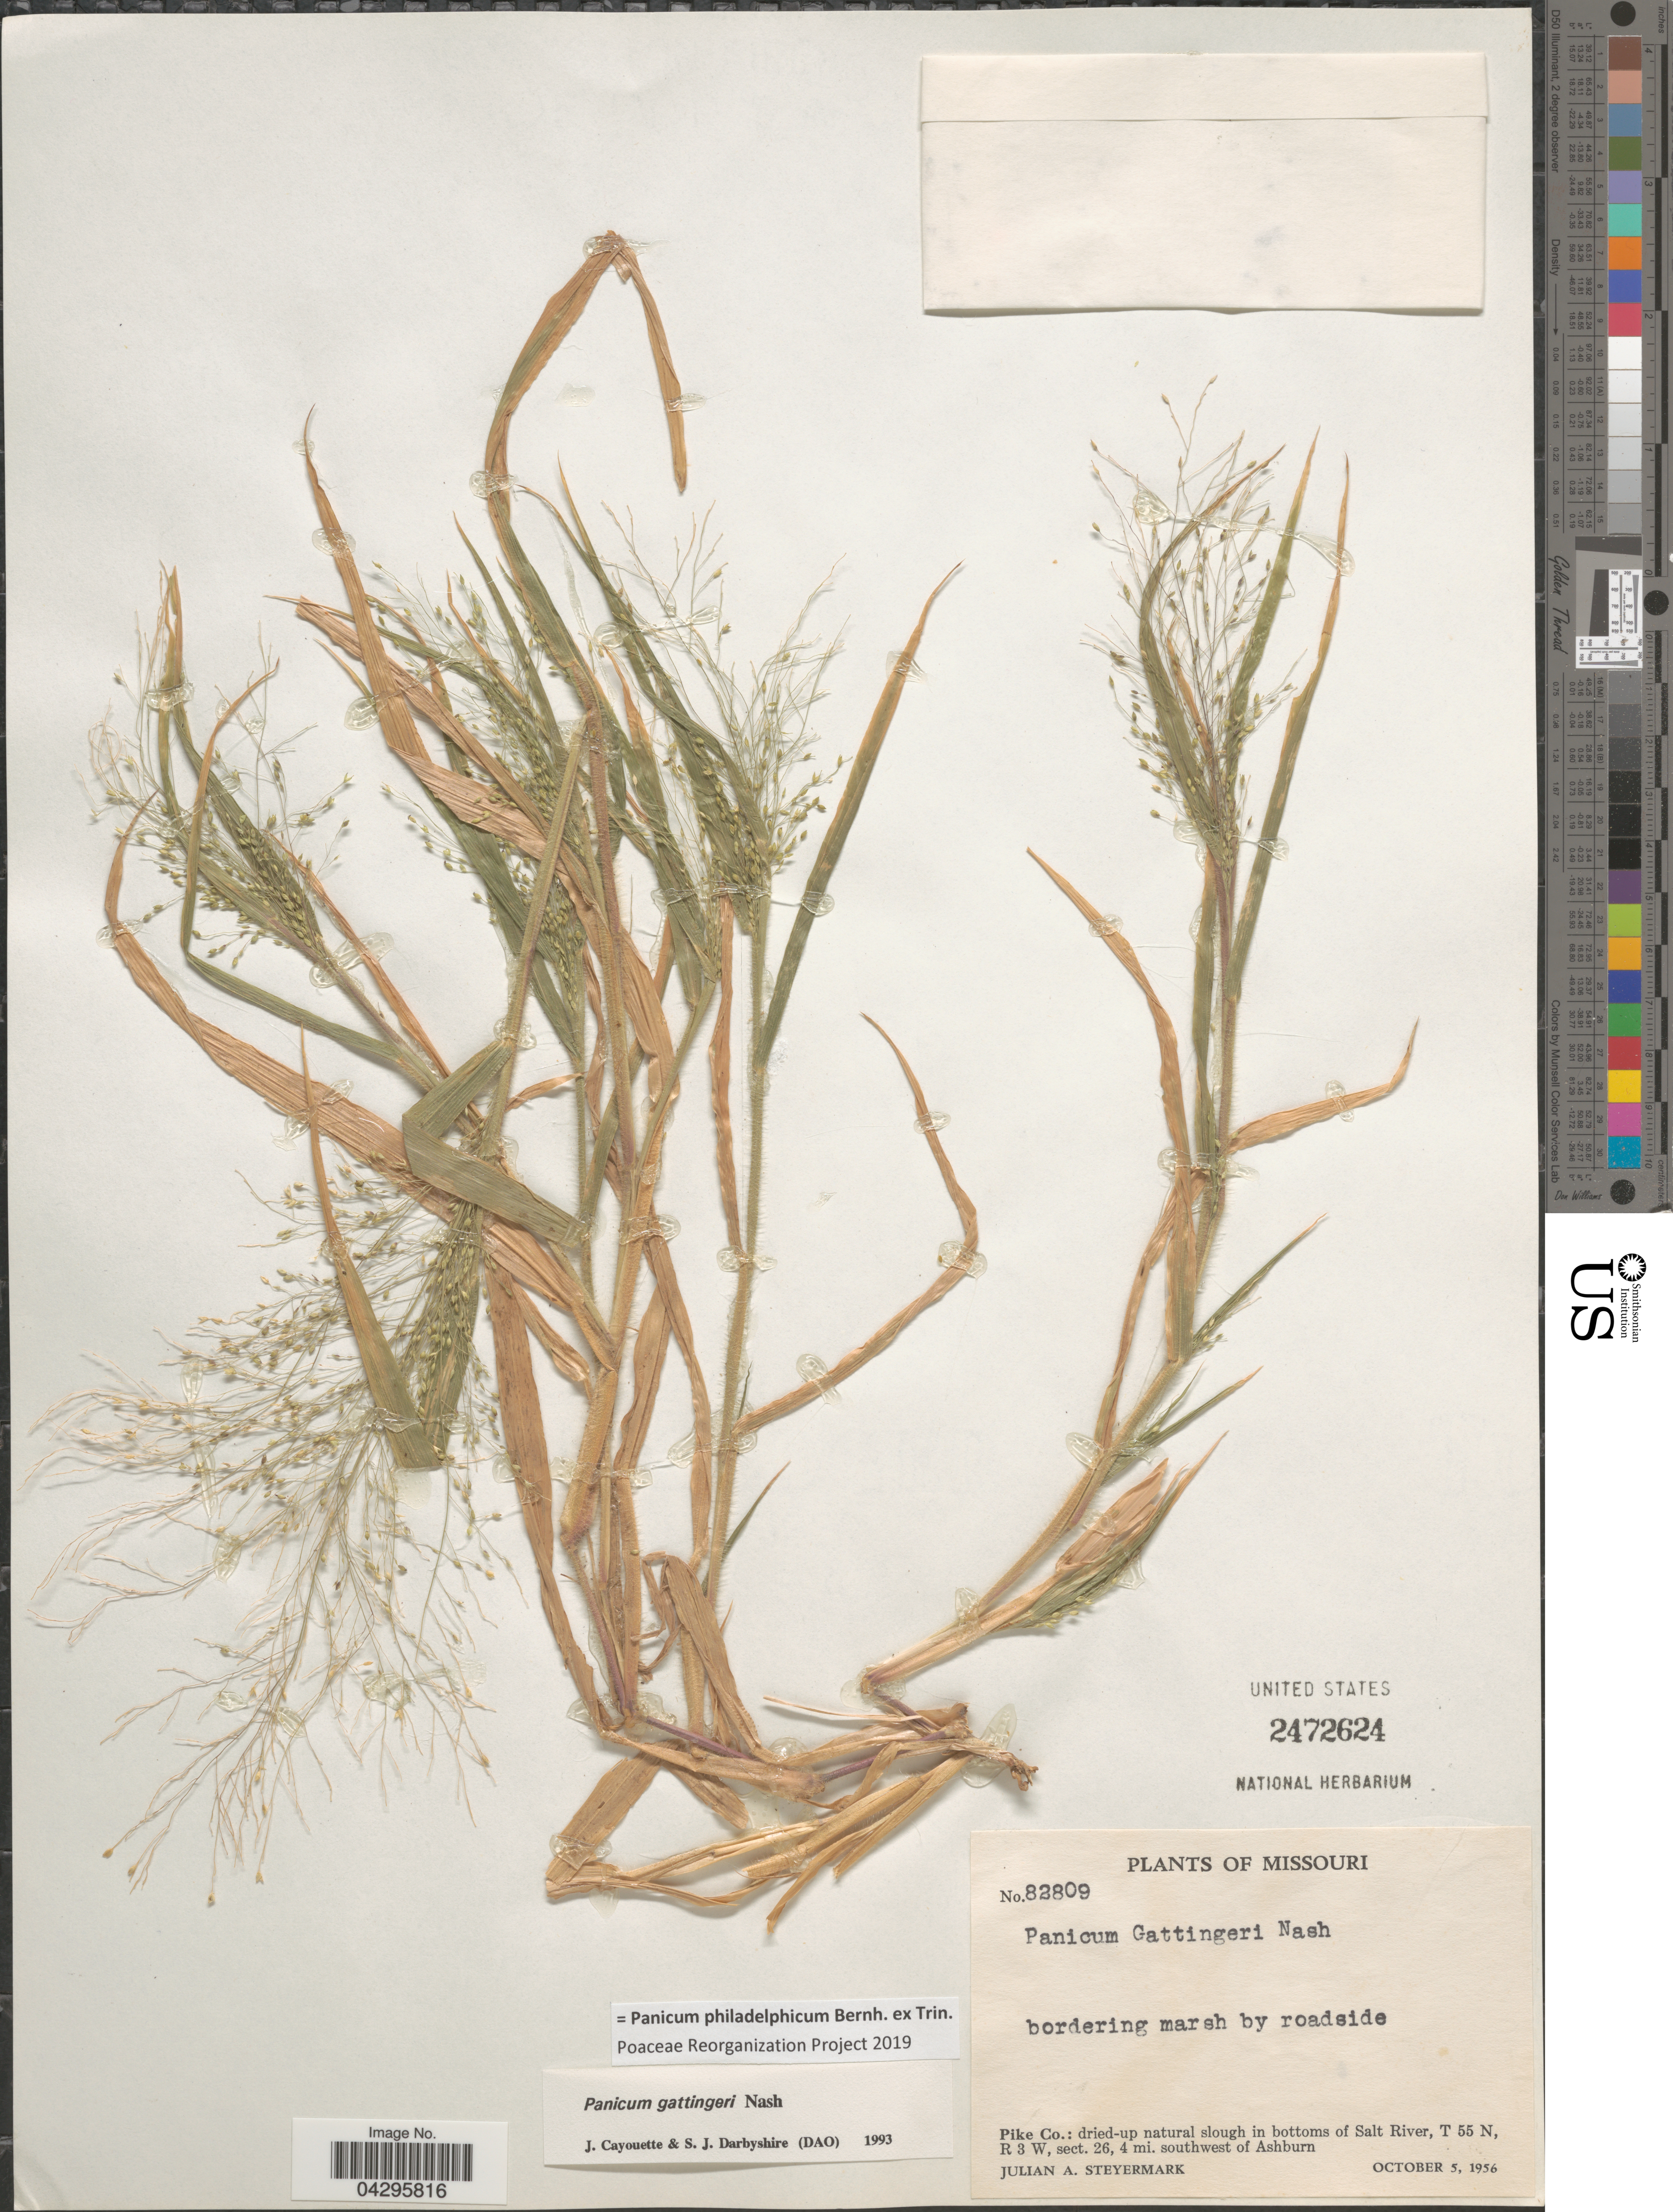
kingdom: Plantae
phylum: Tracheophyta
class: Liliopsida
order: Poales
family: Poaceae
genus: Panicum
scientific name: Panicum philadelphicum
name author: Bernh. ex Trin.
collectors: J. Steyermark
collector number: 82809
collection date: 1956-10-05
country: United States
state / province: Missouri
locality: Bordering marsh by roadside. Pike Co.: dried-up natural slough in bottoms of Salt River, T 55 N, R 3 W, sect. 26, 4 mi. southwest of Ashburn.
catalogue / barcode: US 2472624